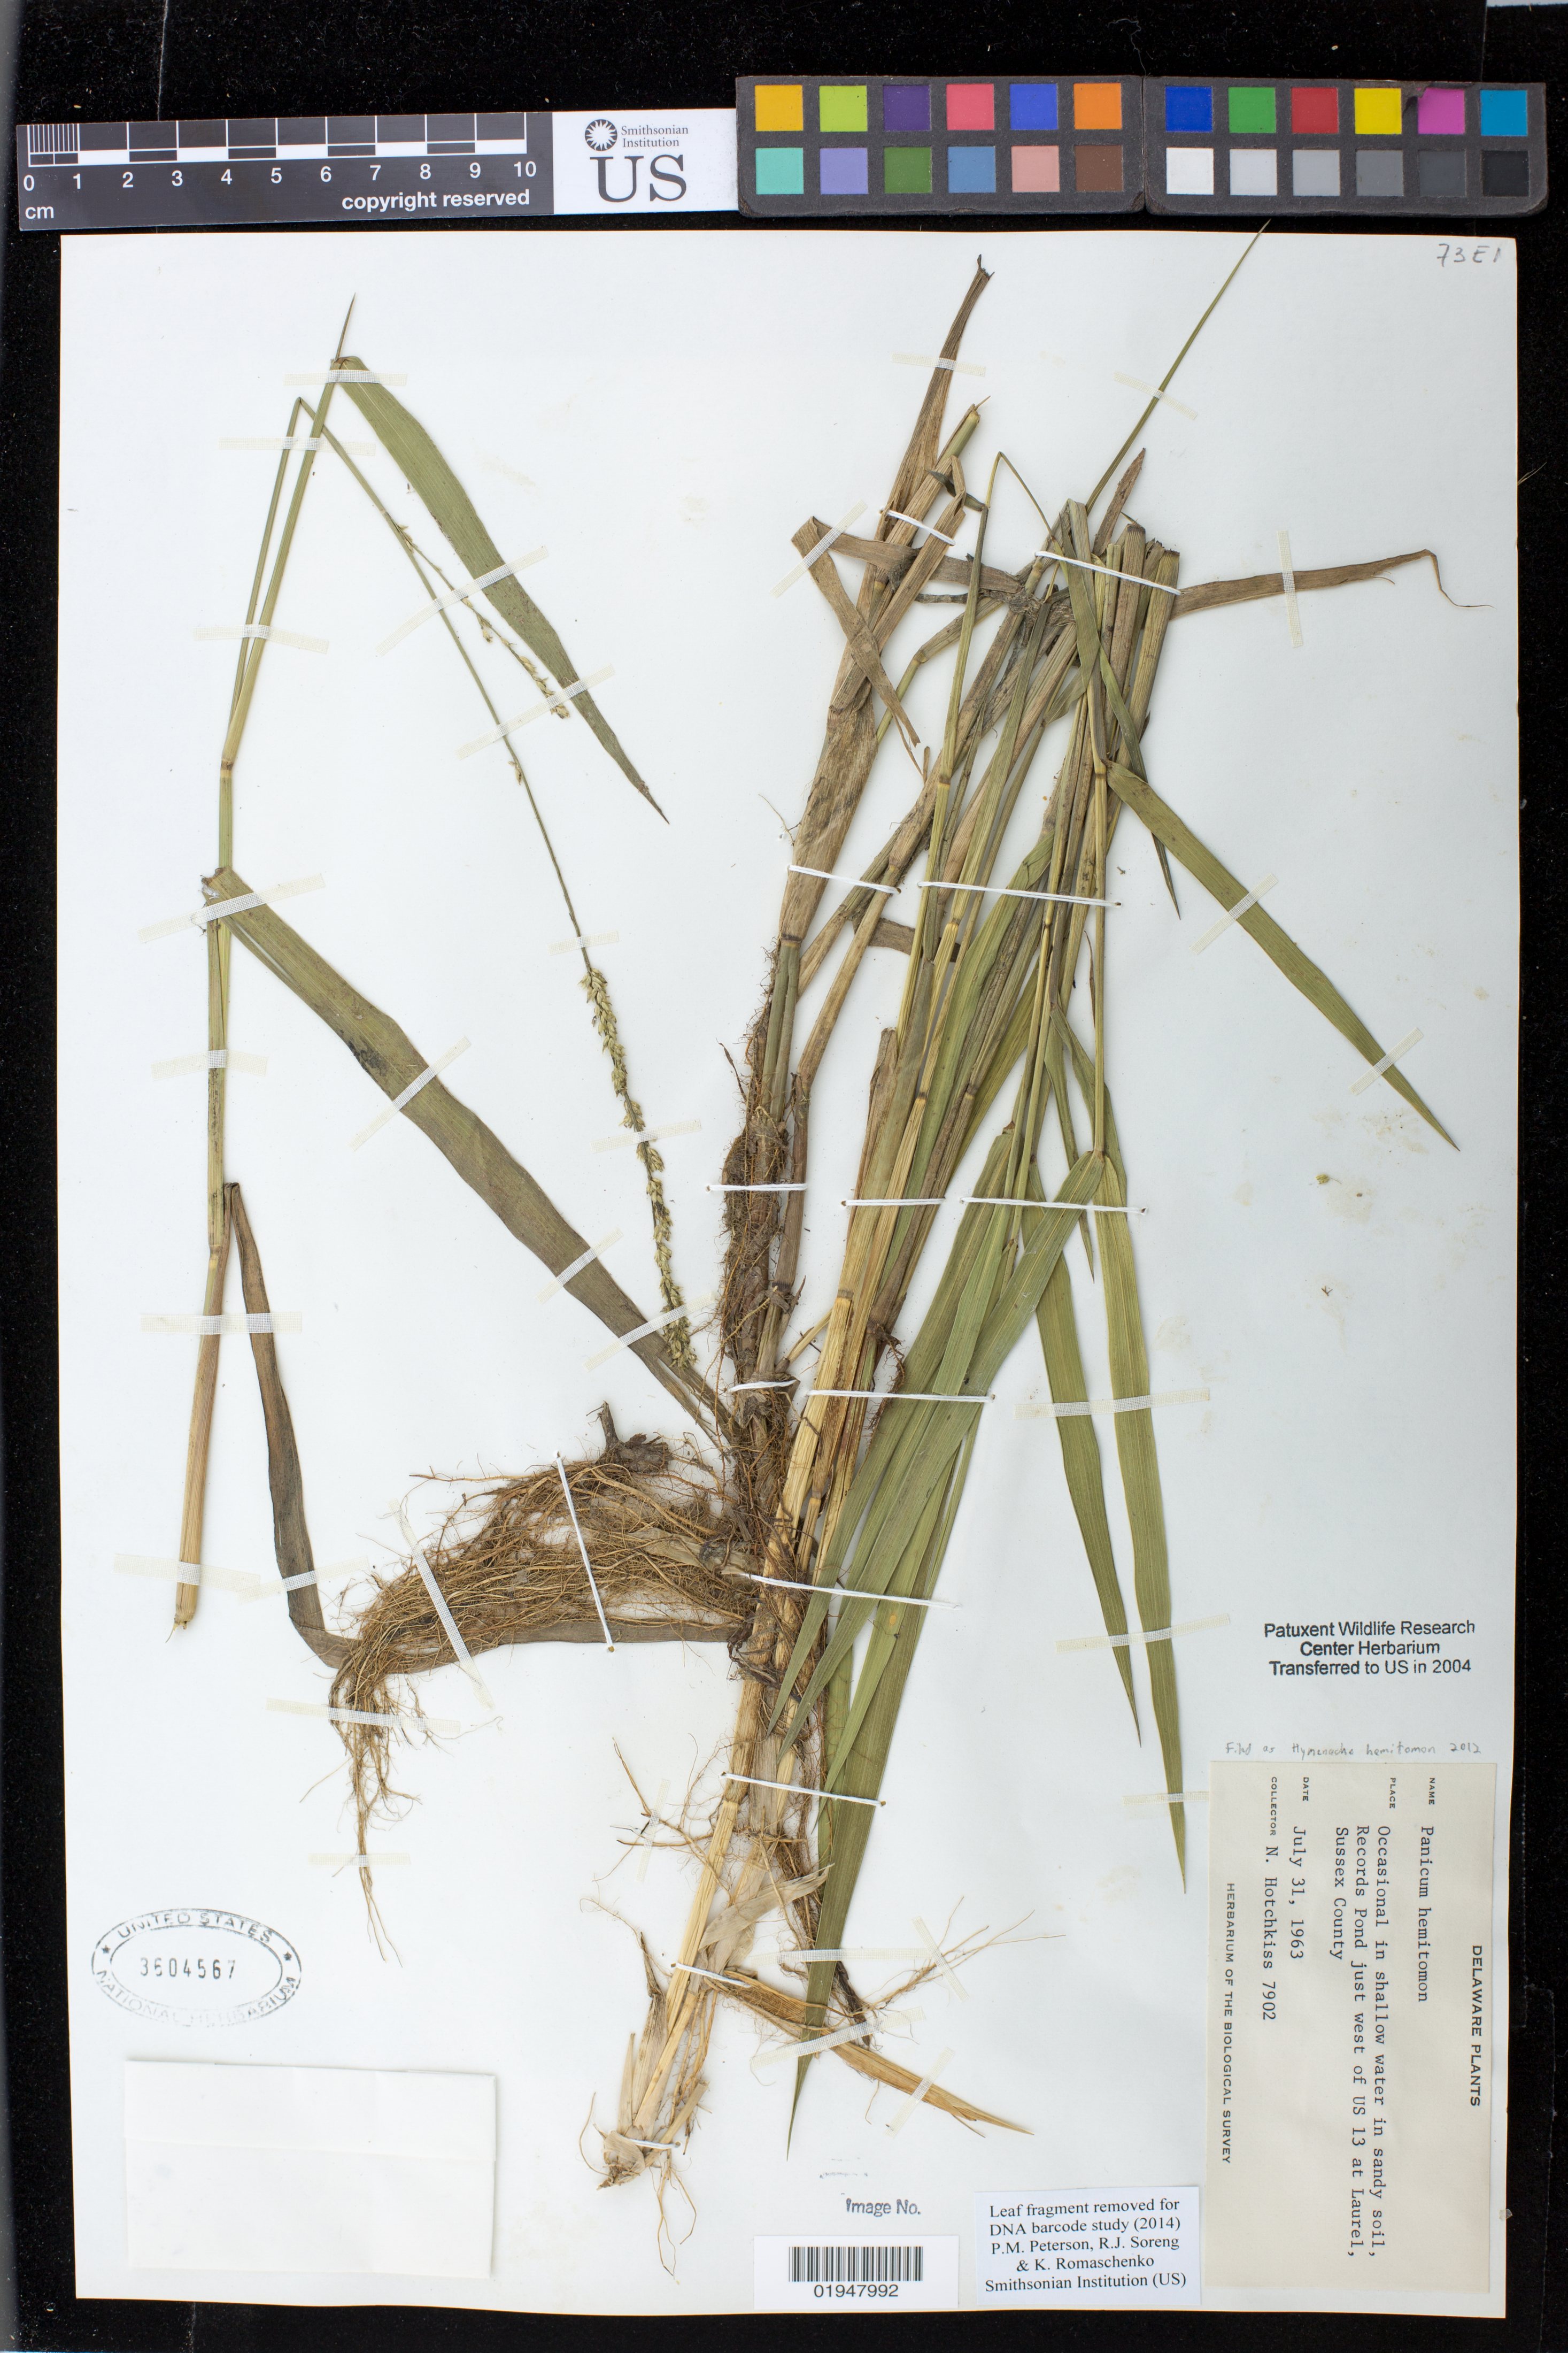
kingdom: Plantae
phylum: Tracheophyta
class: Liliopsida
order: Poales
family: Poaceae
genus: Hymenachne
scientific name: Hymenachne hemitomon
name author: (Schult.) C. C. Hsu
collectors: N. Hotchkiss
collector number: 7902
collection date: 1963-07-31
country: United States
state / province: Delaware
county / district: Sussex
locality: Records Pond just west of US 13 at Laurel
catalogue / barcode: US 3604567